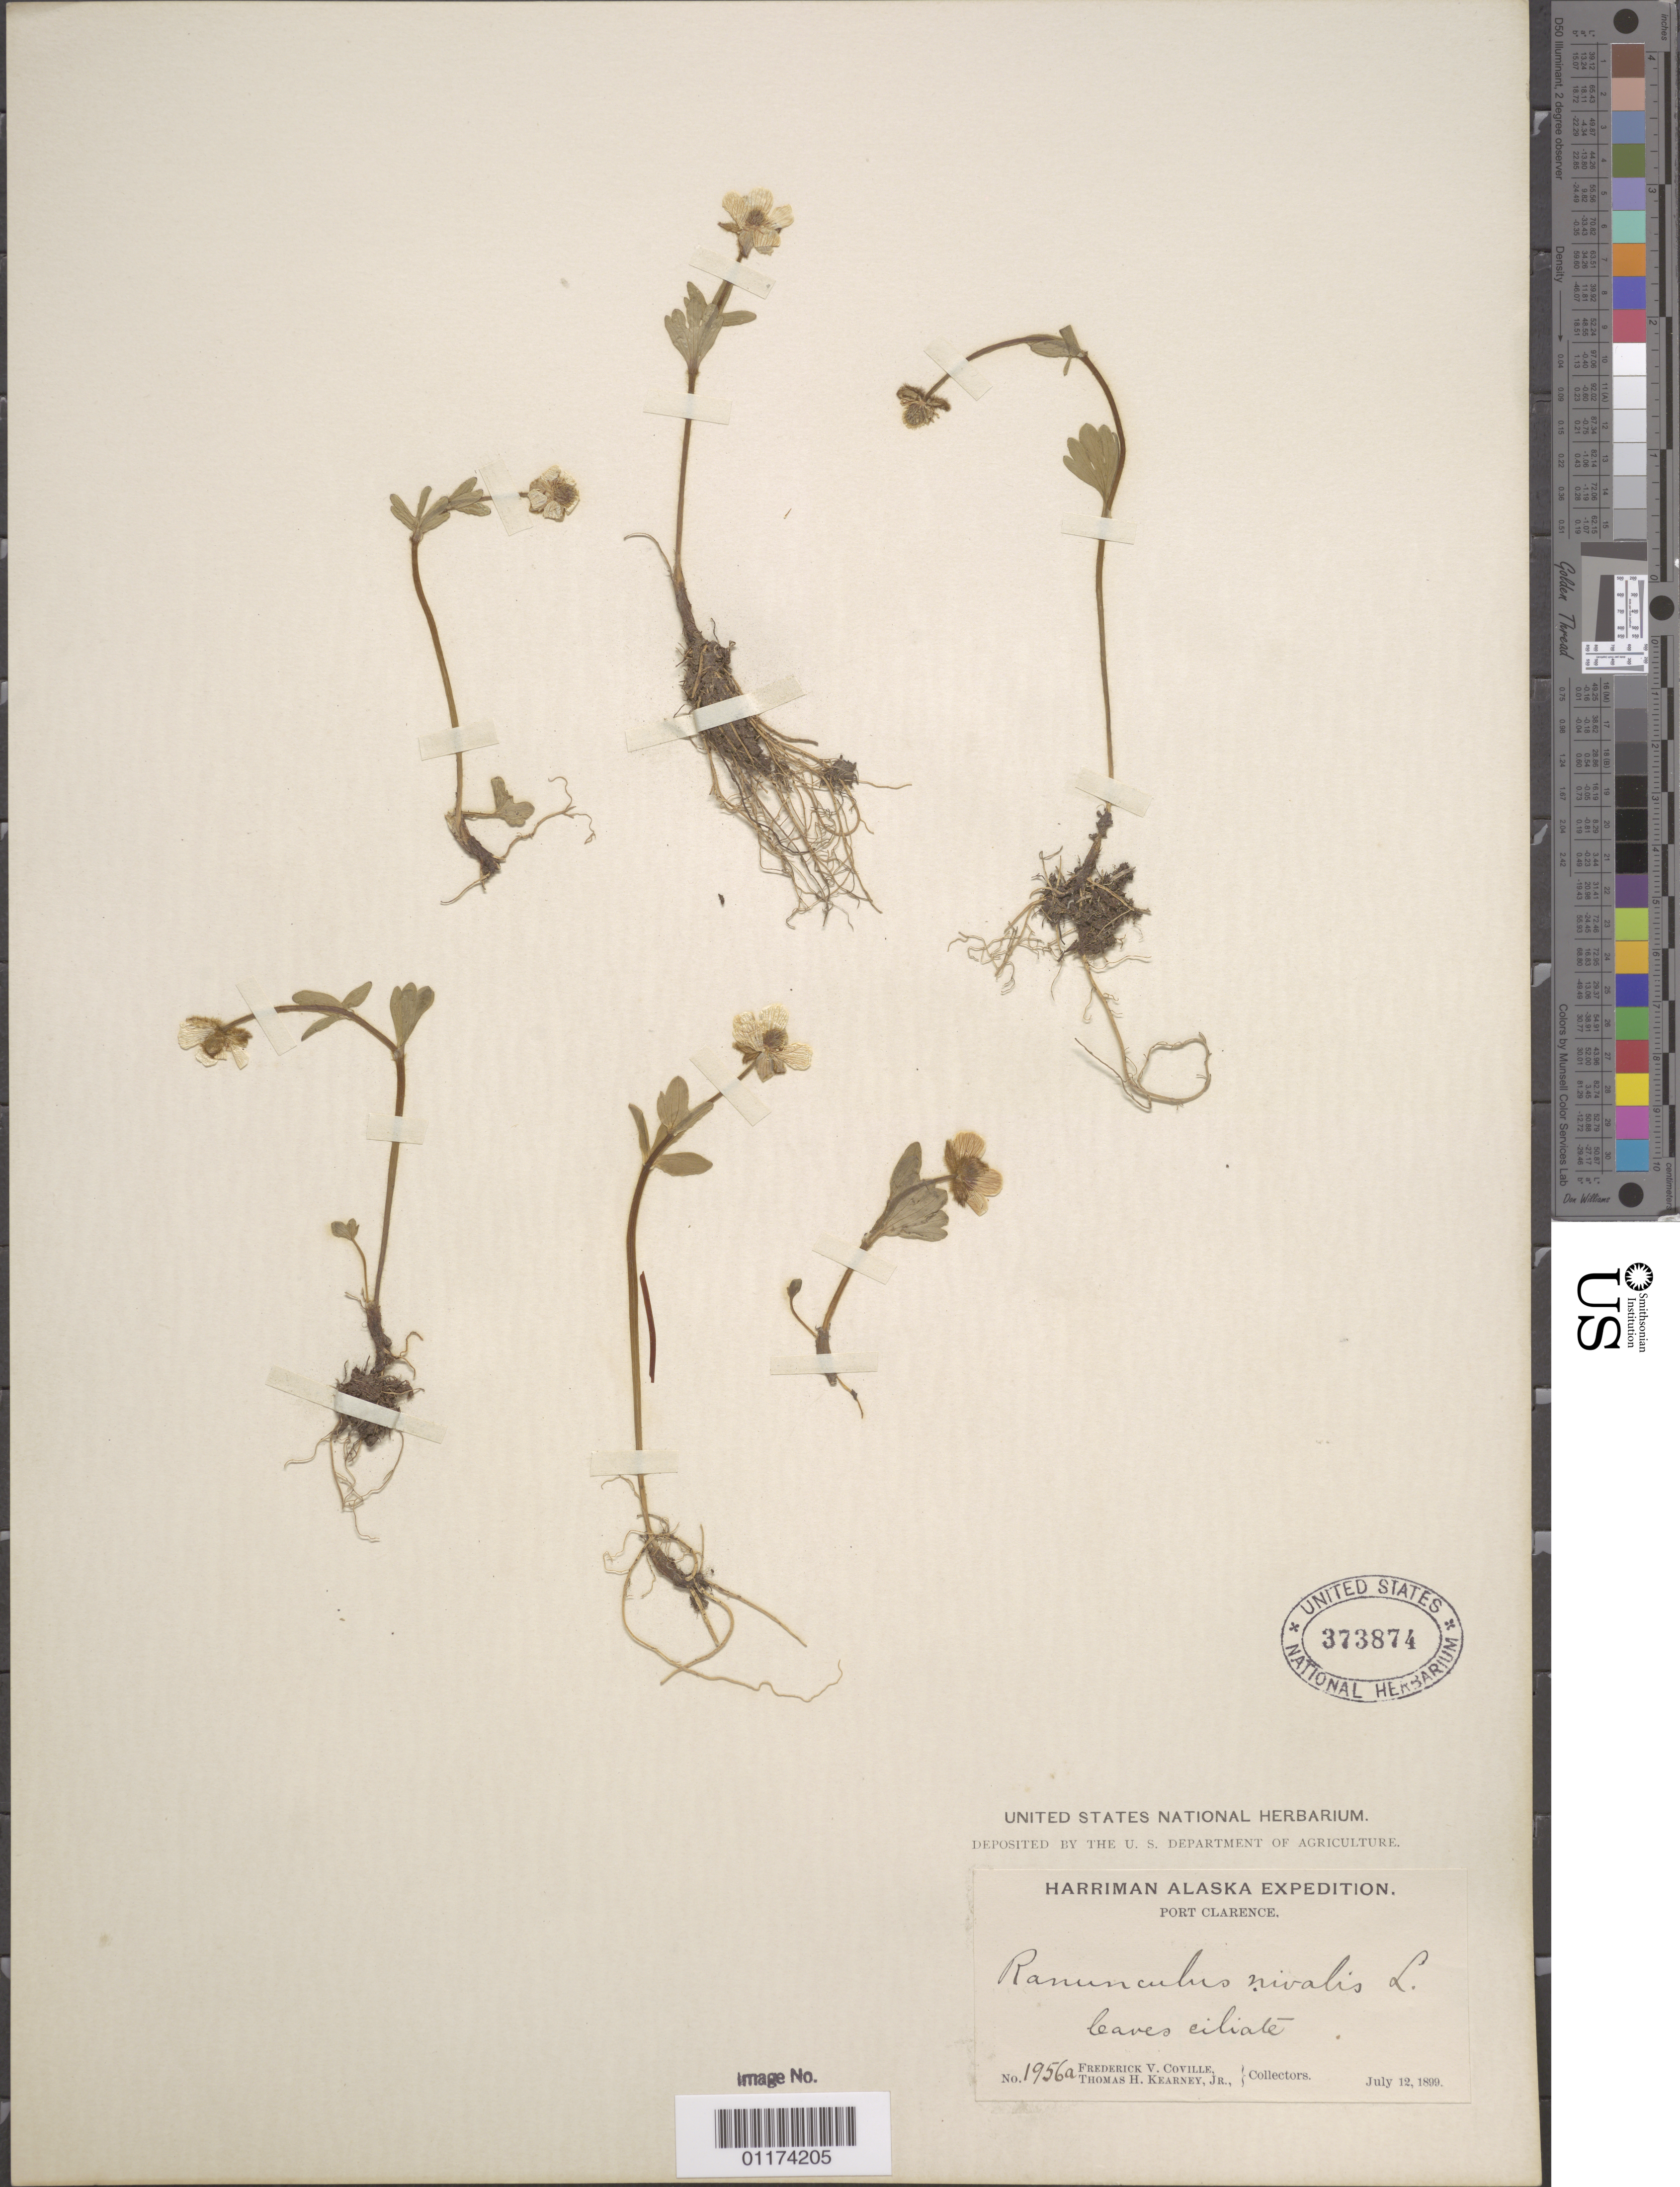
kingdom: Plantae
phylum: Tracheophyta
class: Magnoliopsida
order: Ranunculales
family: Ranunculaceae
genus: Ranunculus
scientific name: Ranunculus nivalis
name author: L.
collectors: F. V. Coville & T. H. Kearney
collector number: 1956a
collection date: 1899-07-12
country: United States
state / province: Alaska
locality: Port Clarence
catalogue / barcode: US 373874